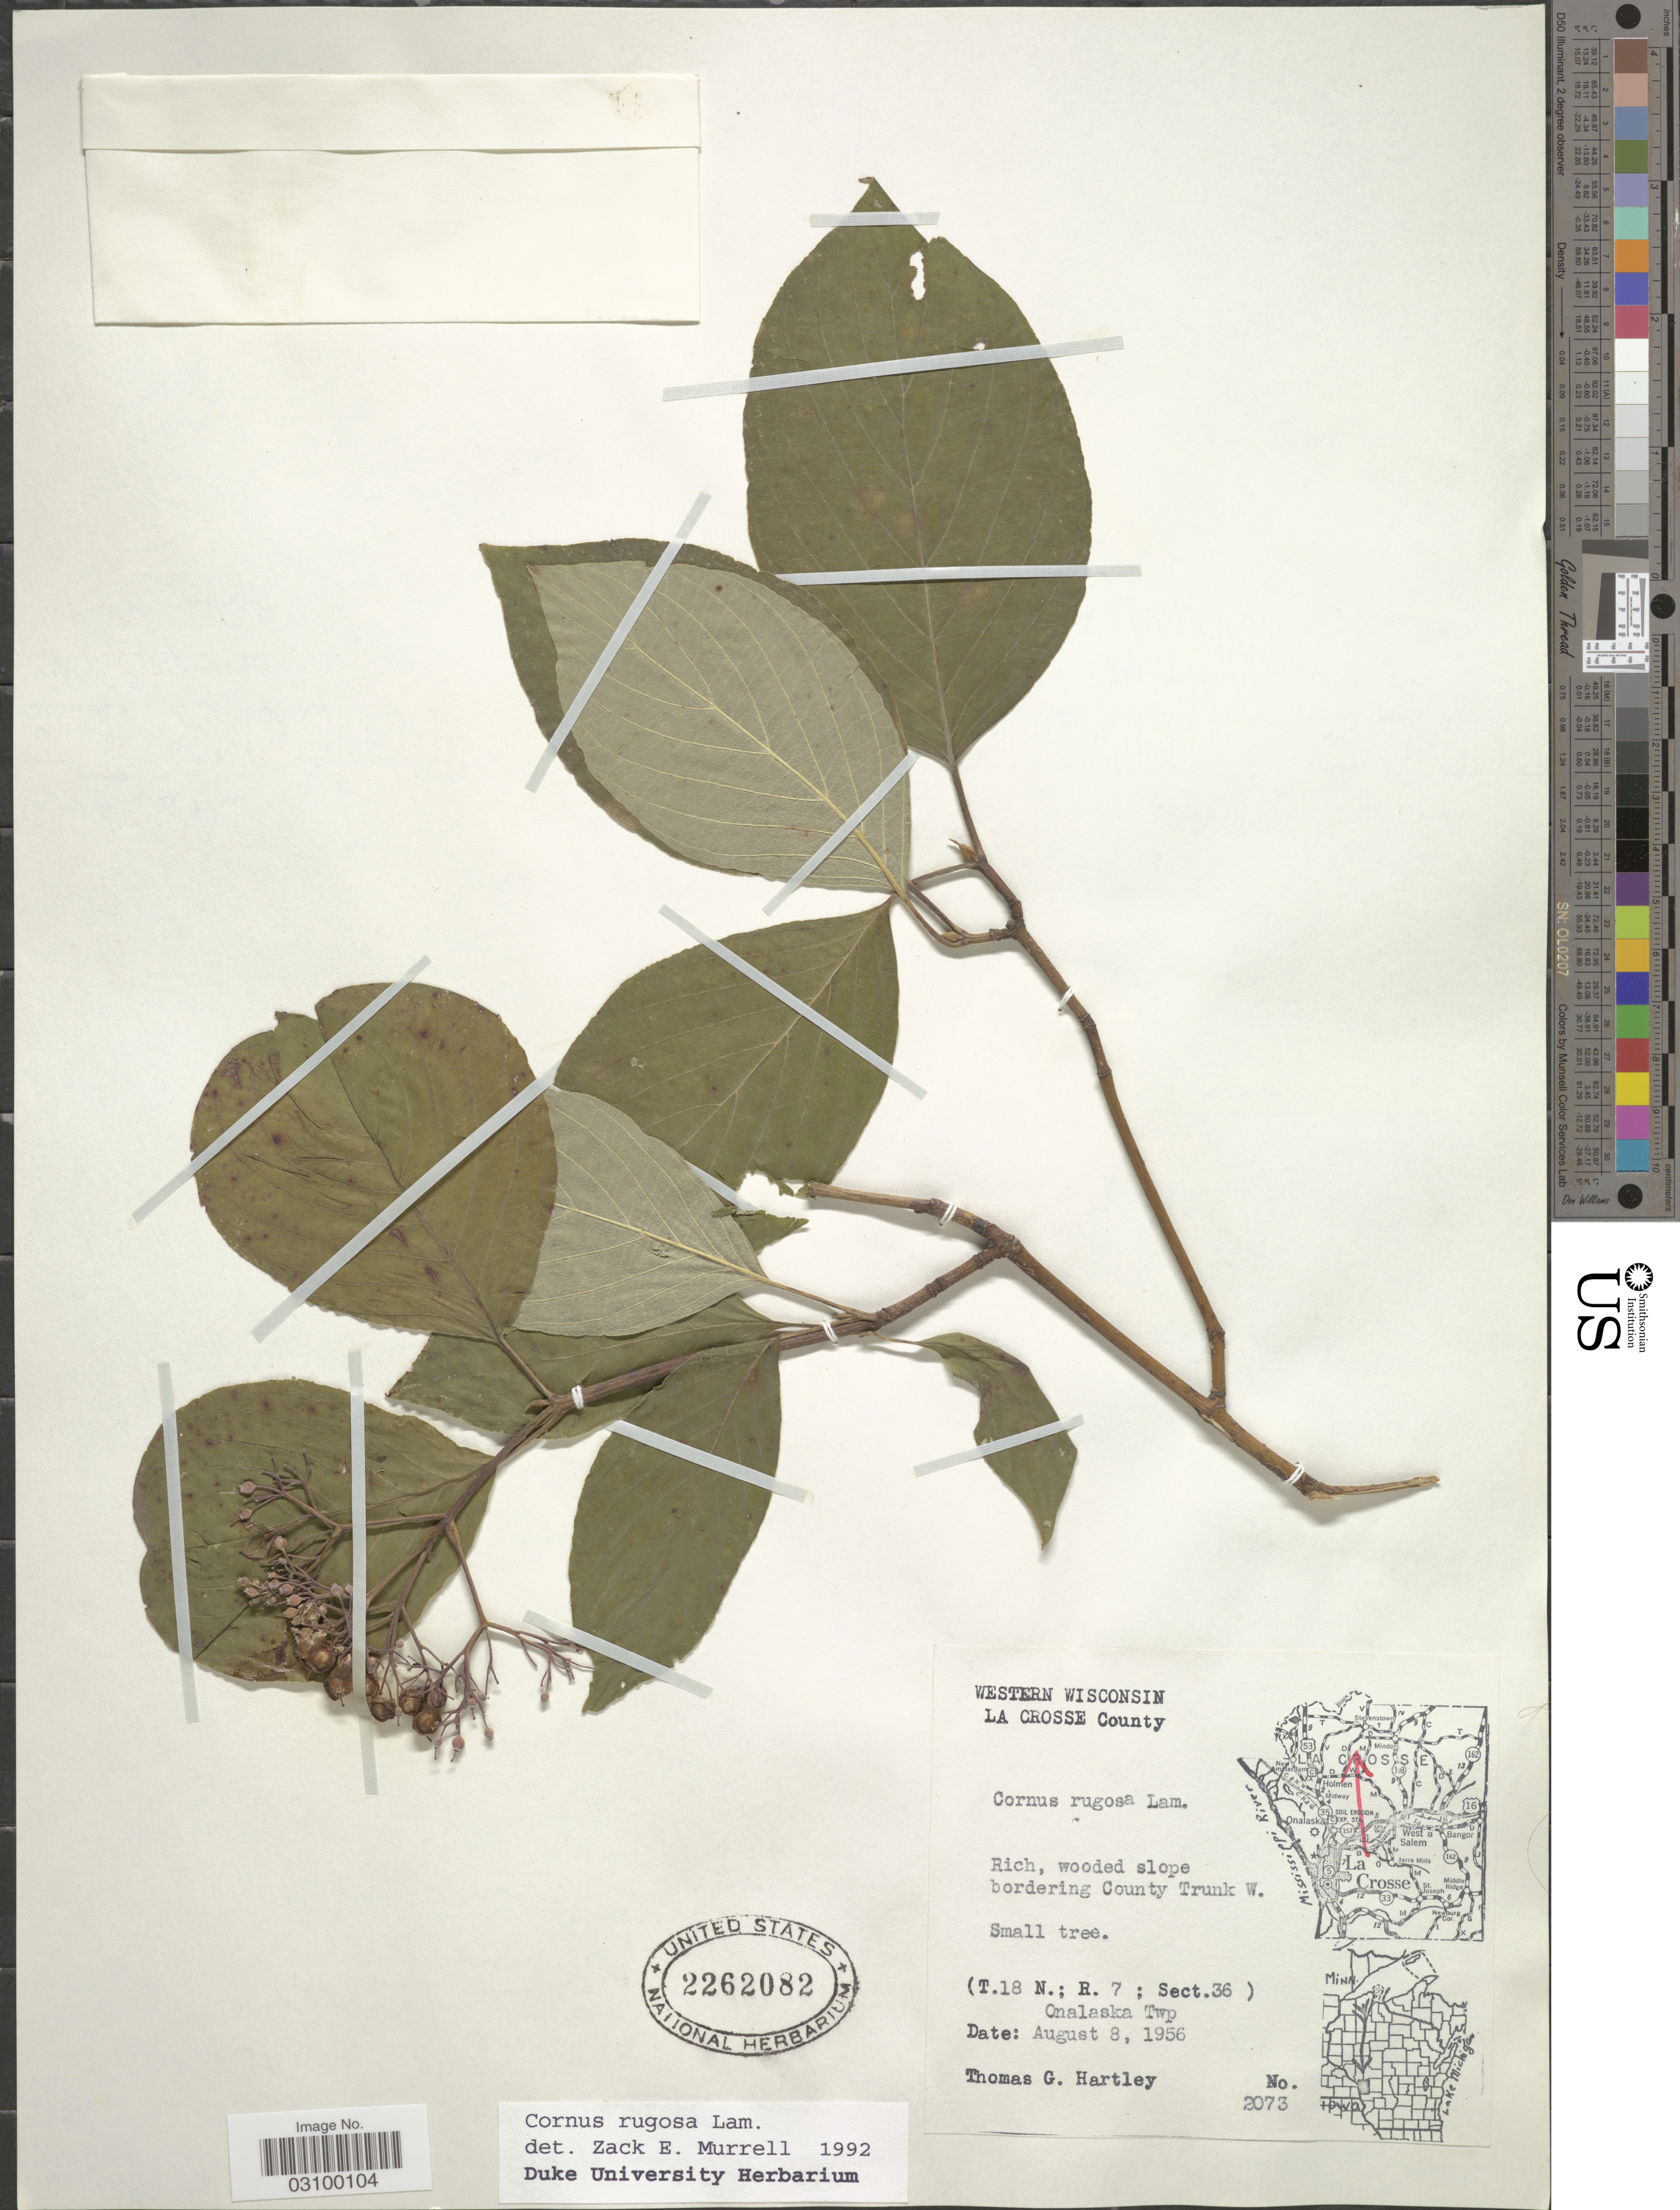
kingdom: Plantae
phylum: Tracheophyta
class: Magnoliopsida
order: Cornales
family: Cornaceae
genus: Cornus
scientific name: Cornus rugosa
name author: Lam.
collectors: T. G. Hartley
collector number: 2073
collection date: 1956-08-08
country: United States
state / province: Wisconsin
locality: Western Wisconsin. La Crosse County. Rich, wooded slope bordering County Trunk W. (T18N; R7; Sect. 36) Onalaska Twp.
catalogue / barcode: US 2262082